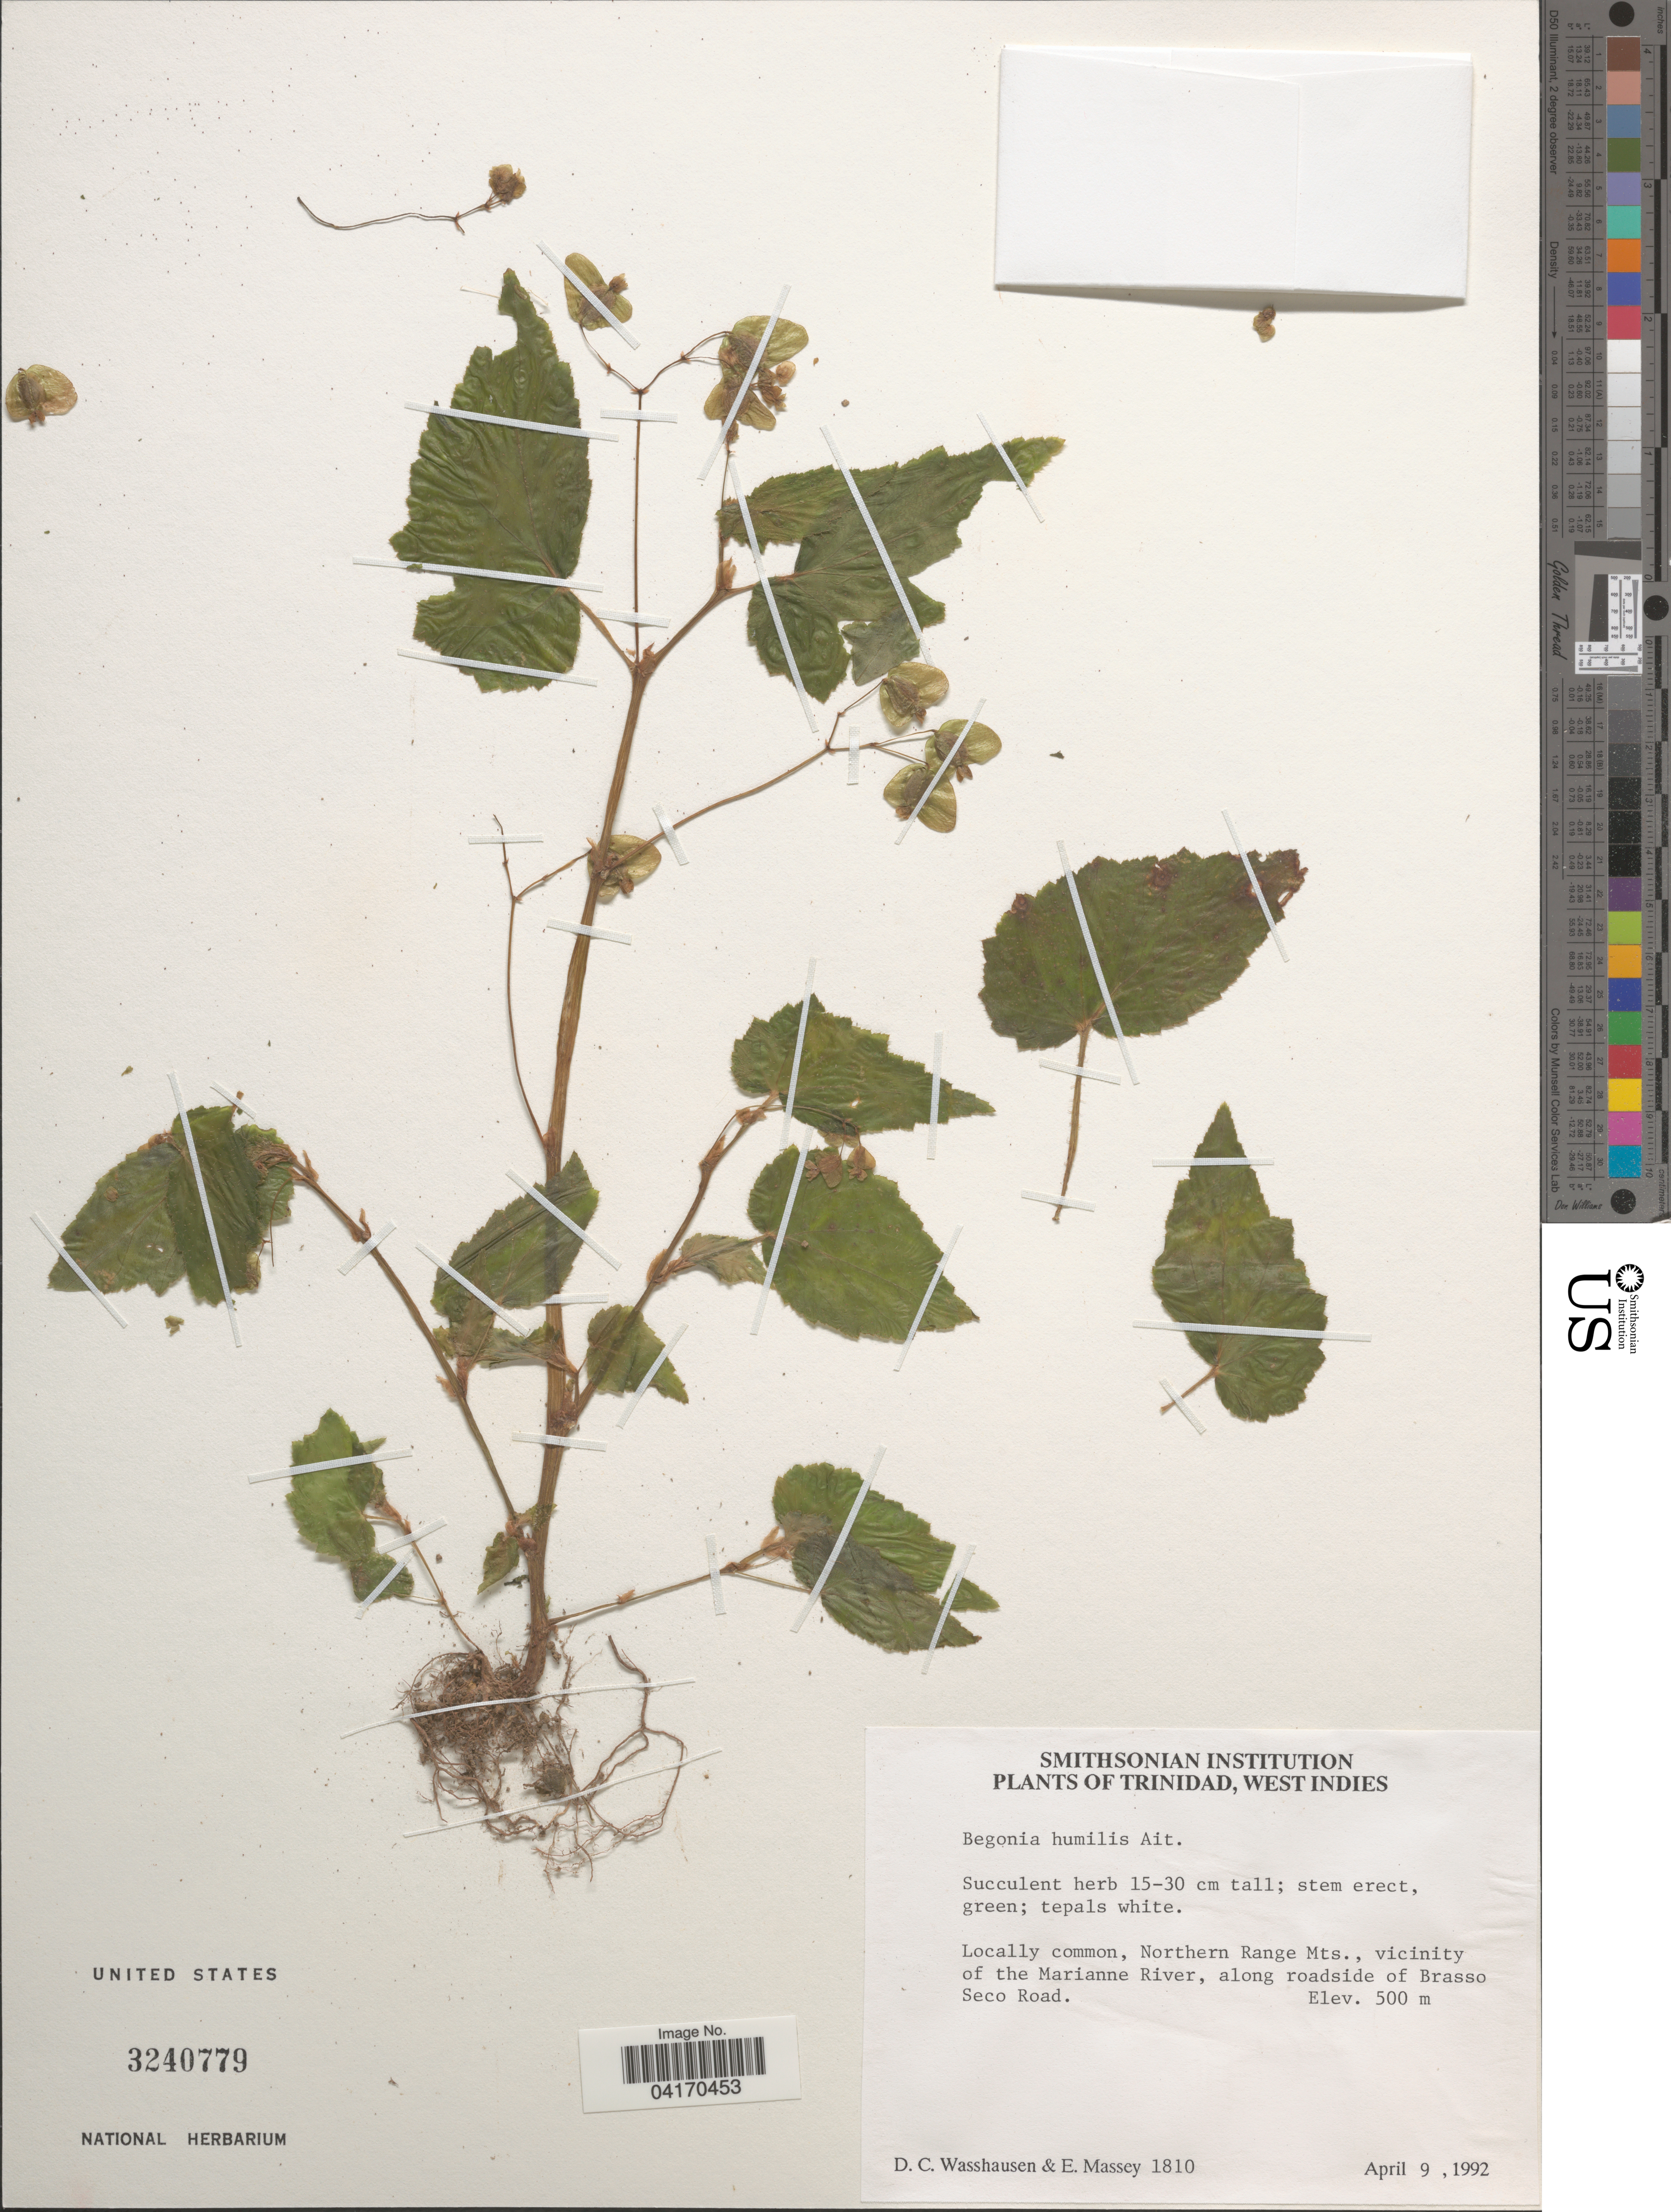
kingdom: Plantae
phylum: Tracheophyta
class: Magnoliopsida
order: Cucurbitales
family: Begoniaceae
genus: Begonia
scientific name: Begonia humilis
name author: Aiton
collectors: D. C. Wasshausen & E. Massey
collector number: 1810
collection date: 1992-04-09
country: Trinidad and Tobago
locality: Trinidad. Locally common, Northern Range Mts., vicinity of the Marianne River, along roadside of Brasso Seco Road.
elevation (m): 500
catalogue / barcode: US 3240779